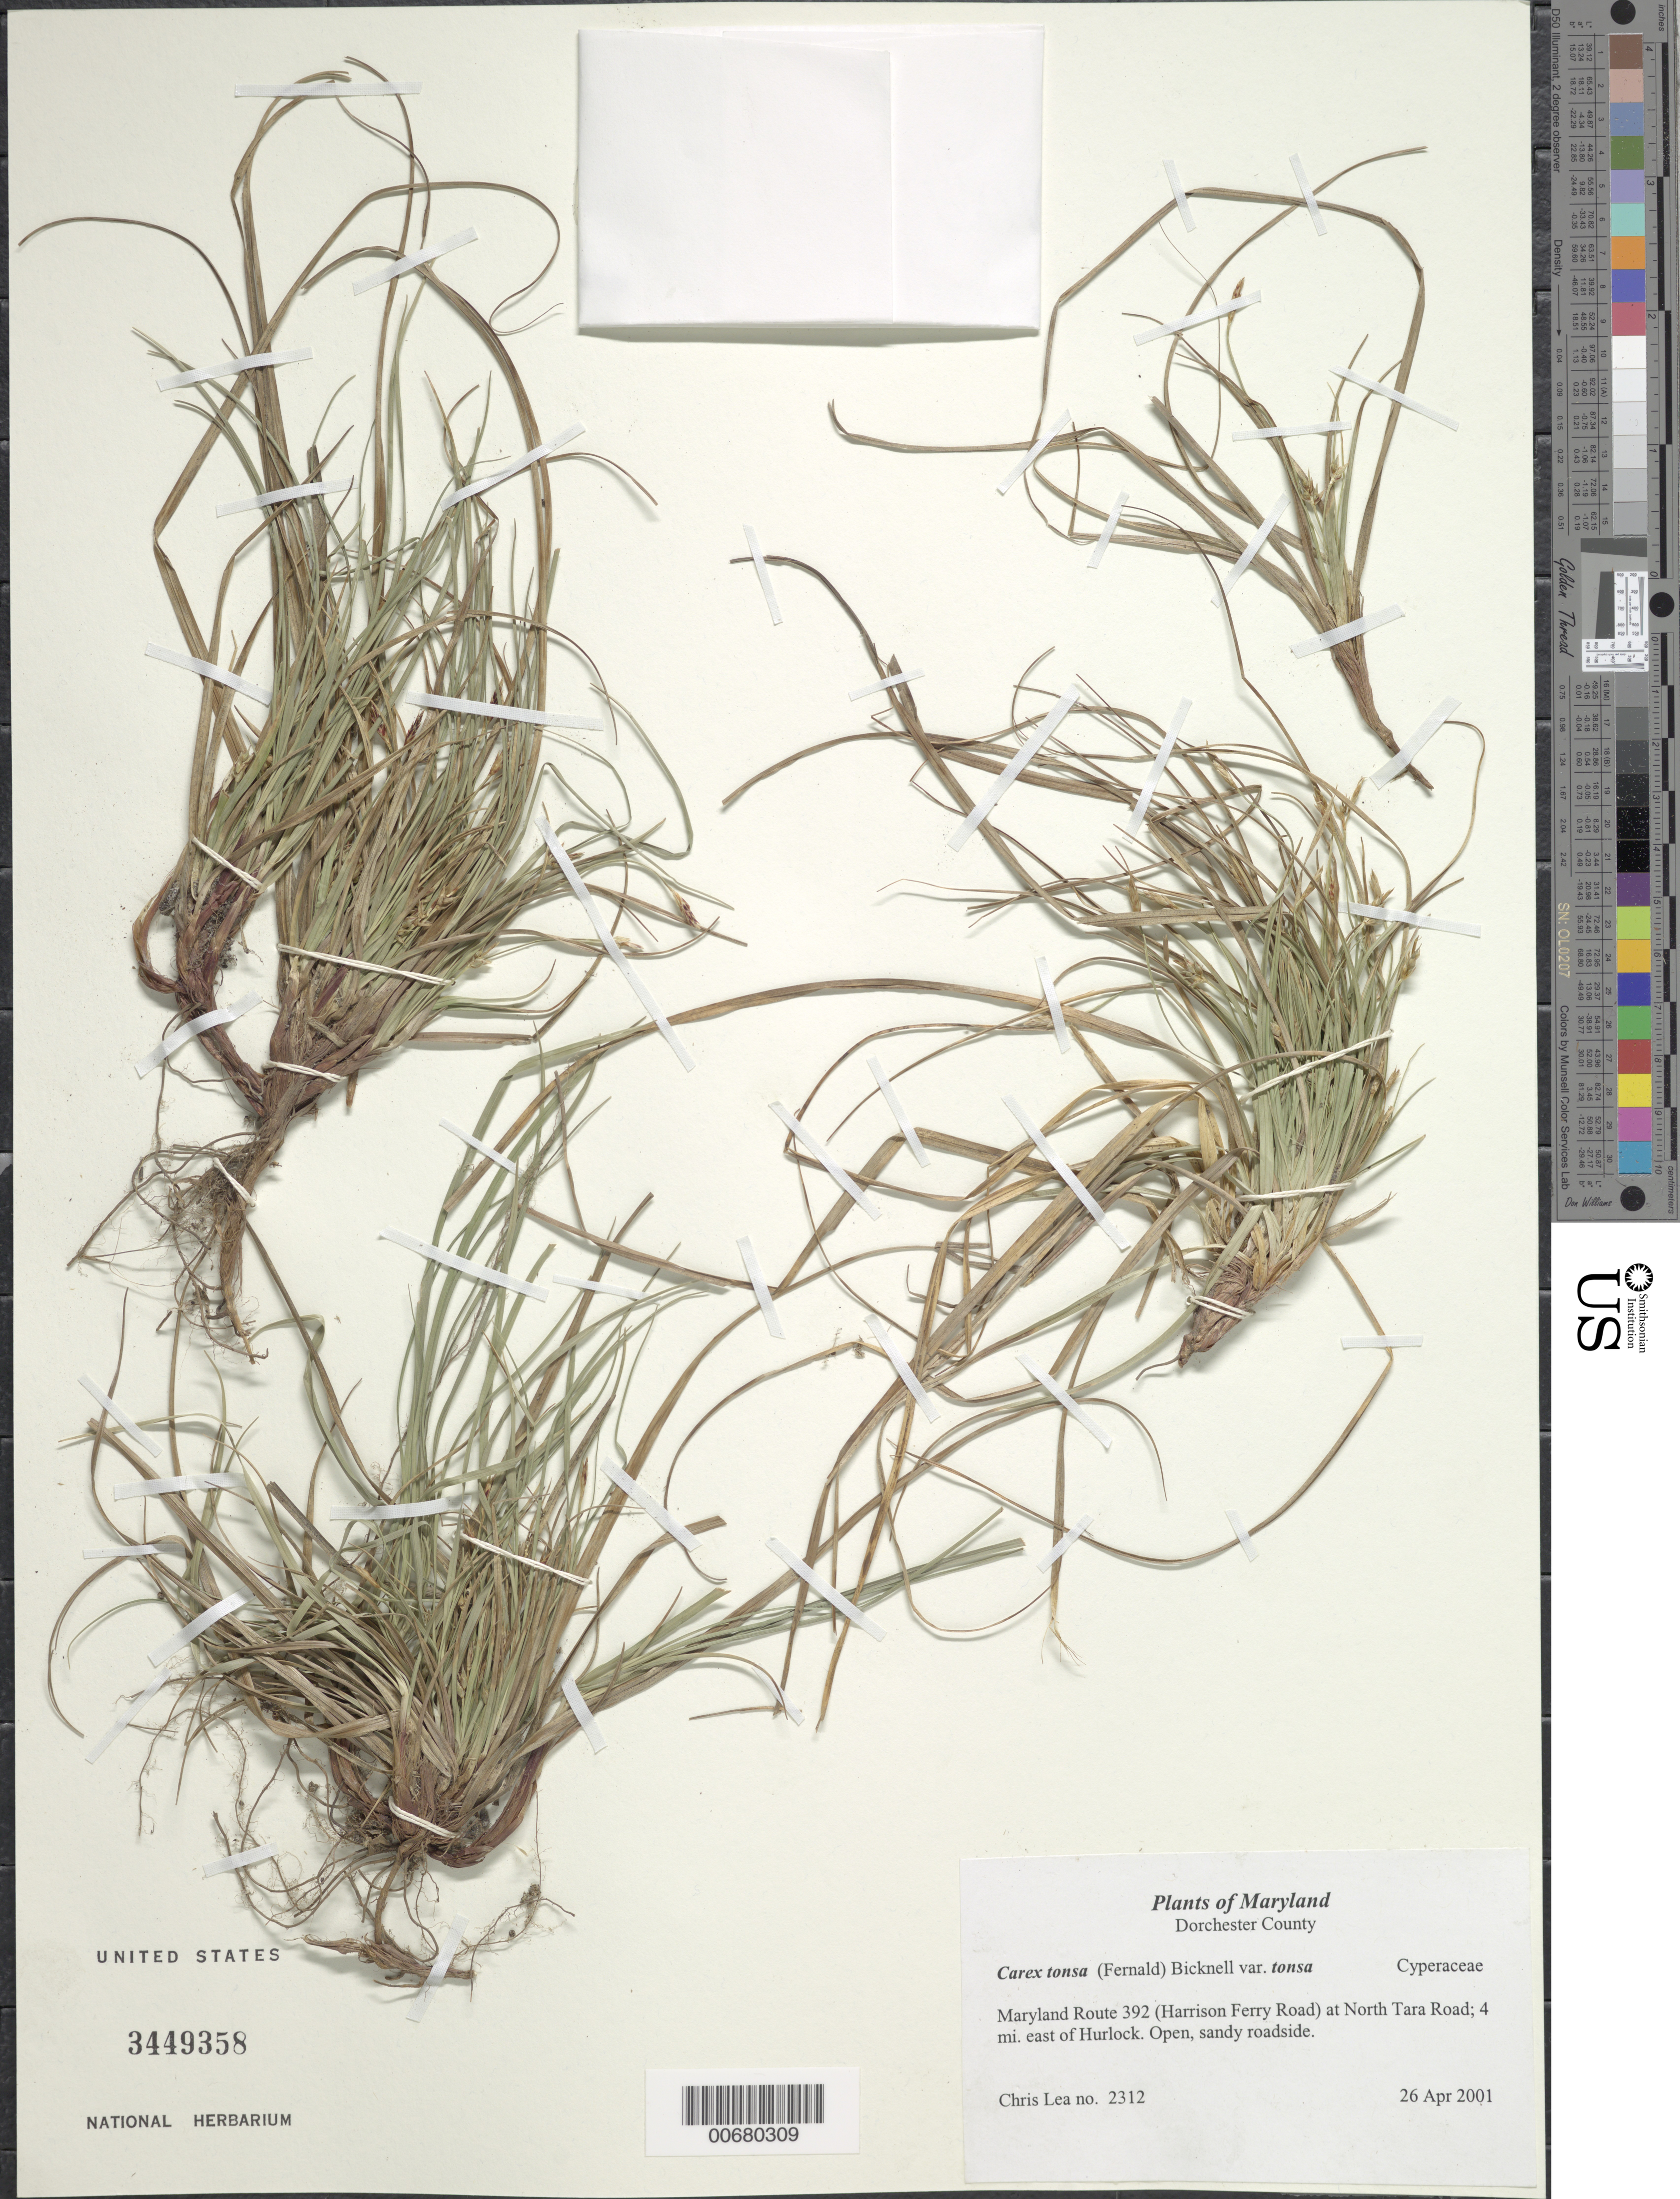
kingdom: Plantae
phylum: Tracheophyta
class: Liliopsida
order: Poales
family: Cyperaceae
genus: Carex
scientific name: Carex tonsa var. tonsa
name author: (Fernald) E.P. Bicknell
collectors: C. Lea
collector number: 2312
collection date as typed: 26 Apr 2001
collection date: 2001-04-26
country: United States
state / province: Maryland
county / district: Dorchester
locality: Maryland Route 392 (Harrison Ferry Road) at North Tara Road; 4 mi. east of Hurlock.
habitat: Open, sandy roadside.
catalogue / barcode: US 3449358